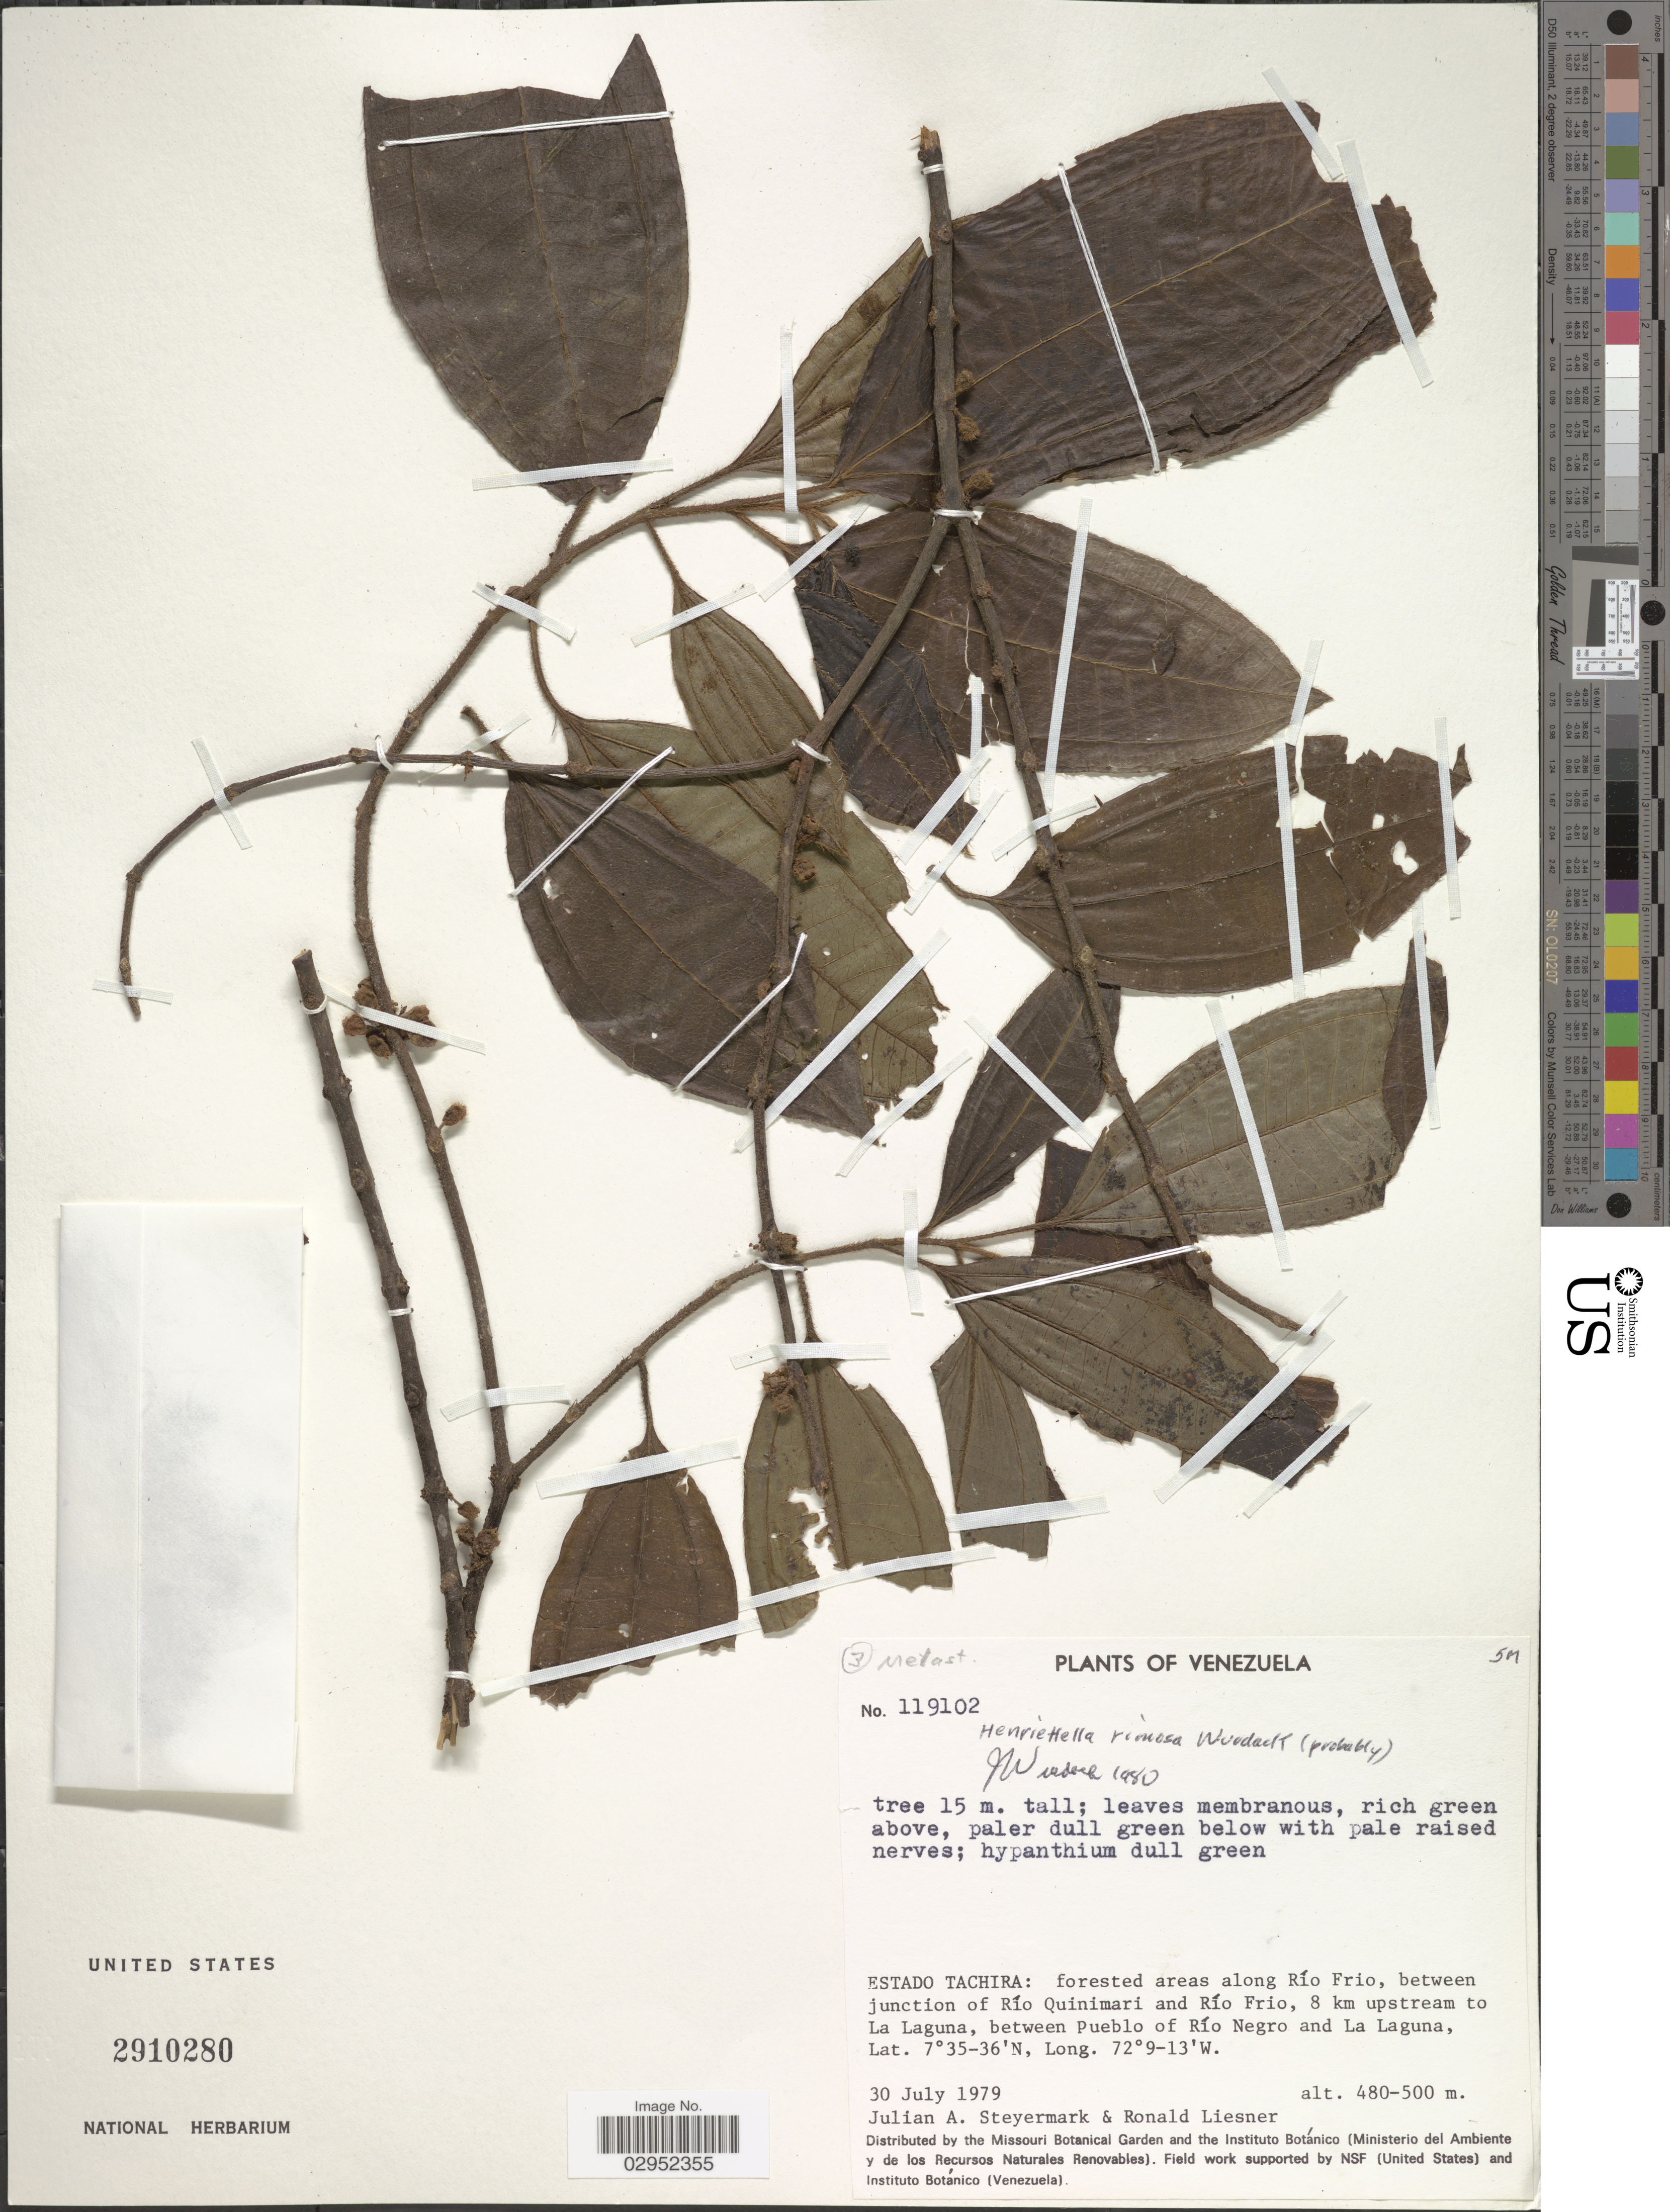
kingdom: Plantae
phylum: Tracheophyta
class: Magnoliopsida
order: Myrtales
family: Melastomataceae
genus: Henriettea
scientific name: Henriettea rimosa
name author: (Wurdack) Penneys et al.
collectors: J. Steyermark & R. L. Liesner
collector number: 119102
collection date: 1979-07-30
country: Venezuela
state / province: Tachira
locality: Forested areas along Río Frio, between junction of Río Quinimari and Río Frio, 8 km upstream to La Laguna, between Pueblo of Río Negro and La Laguna.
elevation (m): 480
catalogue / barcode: US 2910280